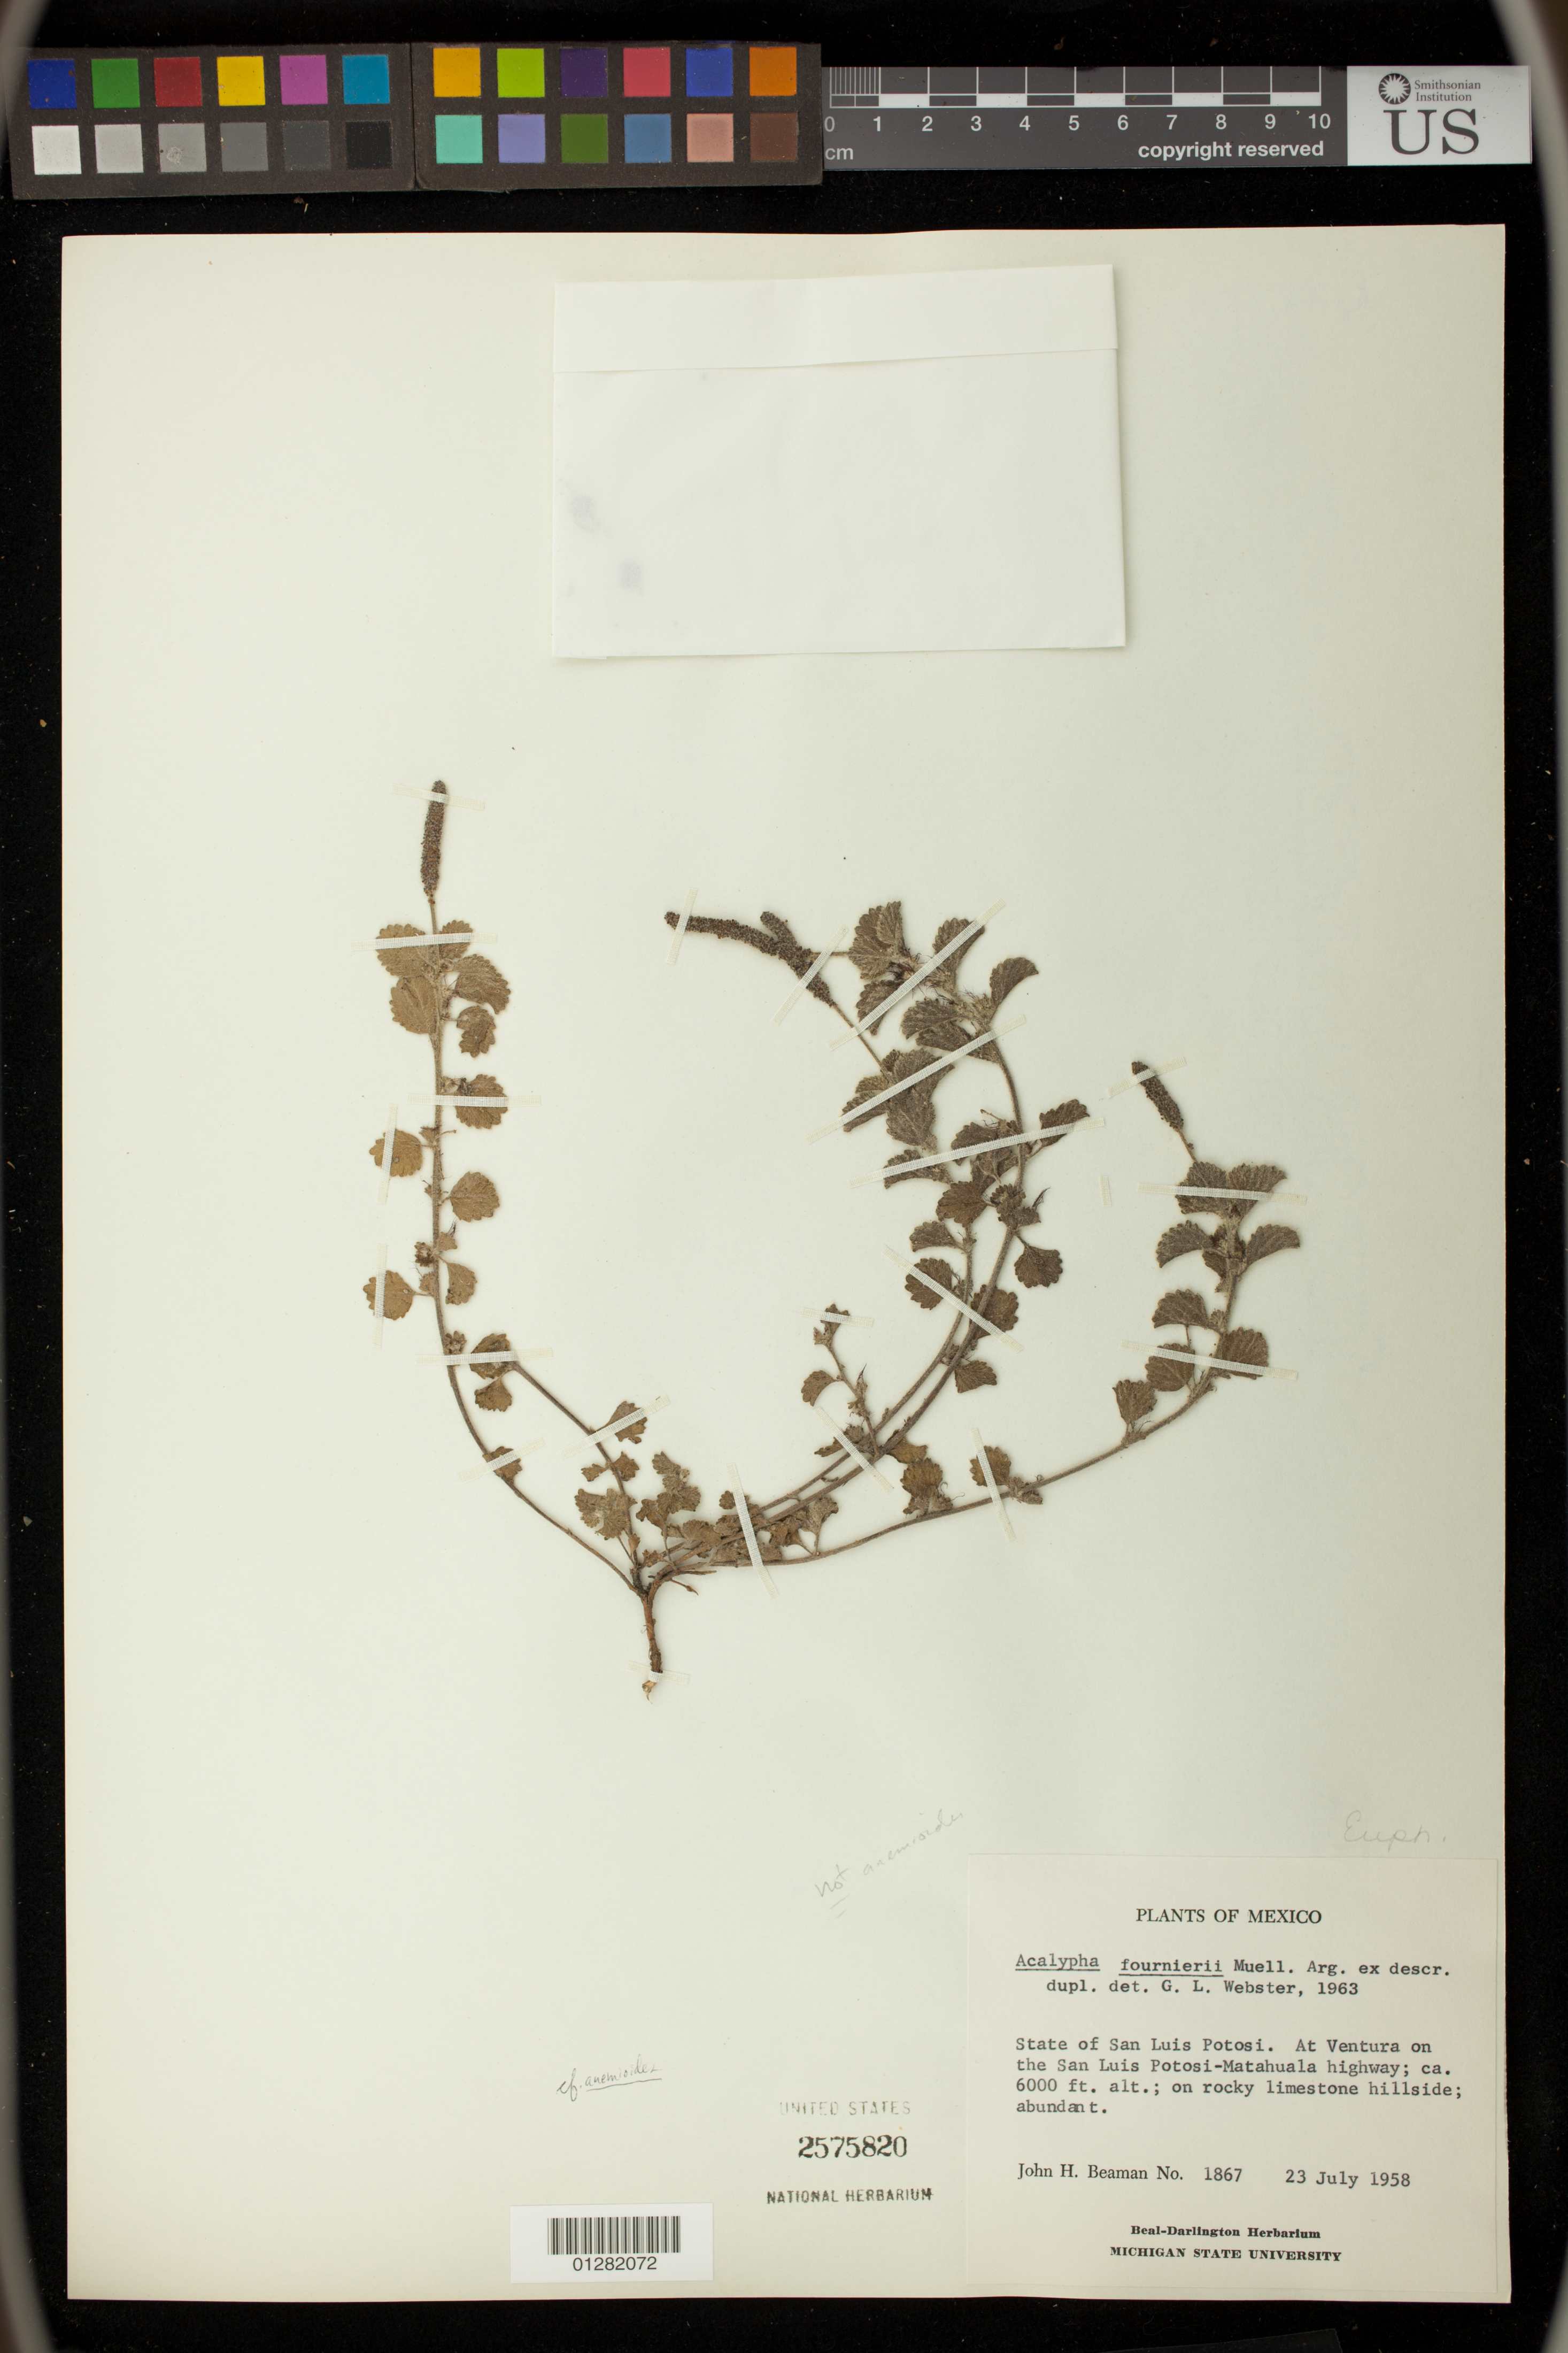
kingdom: Plantae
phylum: Tracheophyta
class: Magnoliopsida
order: Malpighiales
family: Euphorbiaceae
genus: Acalypha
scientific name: Acalypha anemioides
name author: Kunth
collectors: J. H. Beaman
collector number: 1867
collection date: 1958-07-23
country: Mexico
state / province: San Luis Potosi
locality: At Ventura on the San Luis Potosi-Matahuala highway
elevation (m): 1829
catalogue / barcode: US 2575820